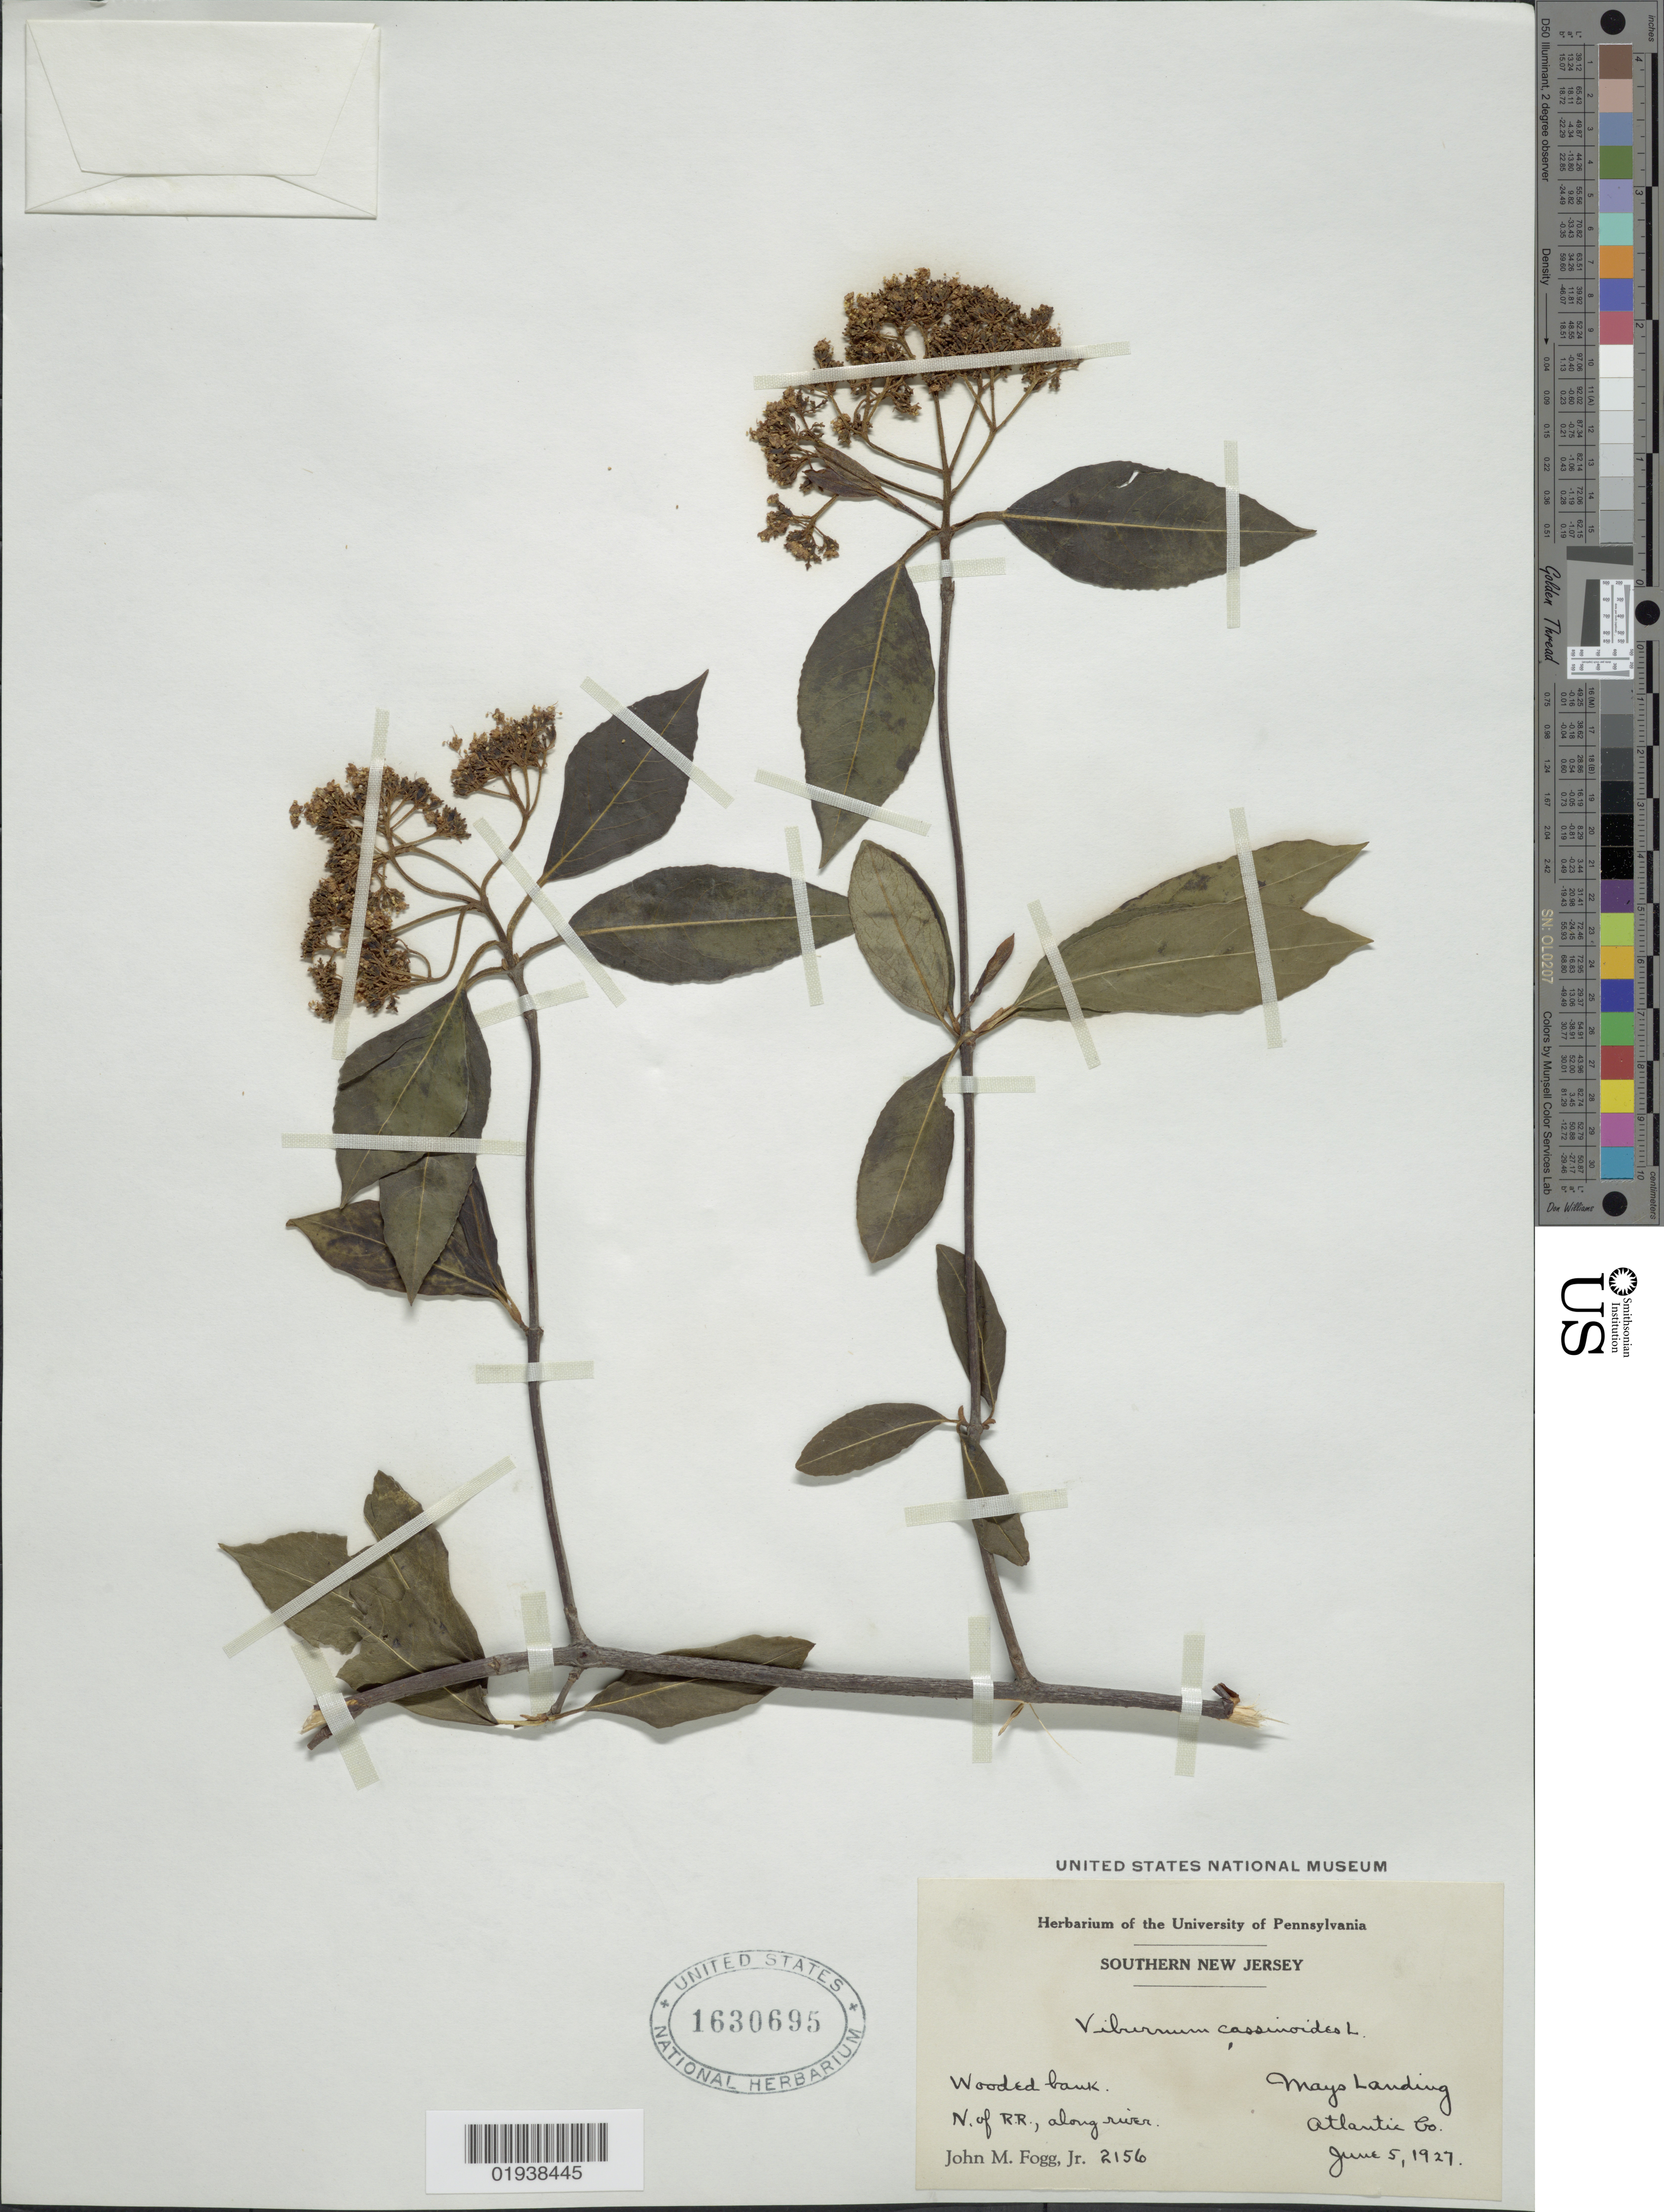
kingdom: Plantae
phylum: Tracheophyta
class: Magnoliopsida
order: Dipsacales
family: Viburnaceae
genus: Viburnum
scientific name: Viburnum cassinoides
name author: L.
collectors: J. Fogg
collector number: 2156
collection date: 1927-06-05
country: United States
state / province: New Jersey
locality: Southern New Jersey. N. of R.R., along river. Mays Landing. Atlantic Co.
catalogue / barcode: US 1630695